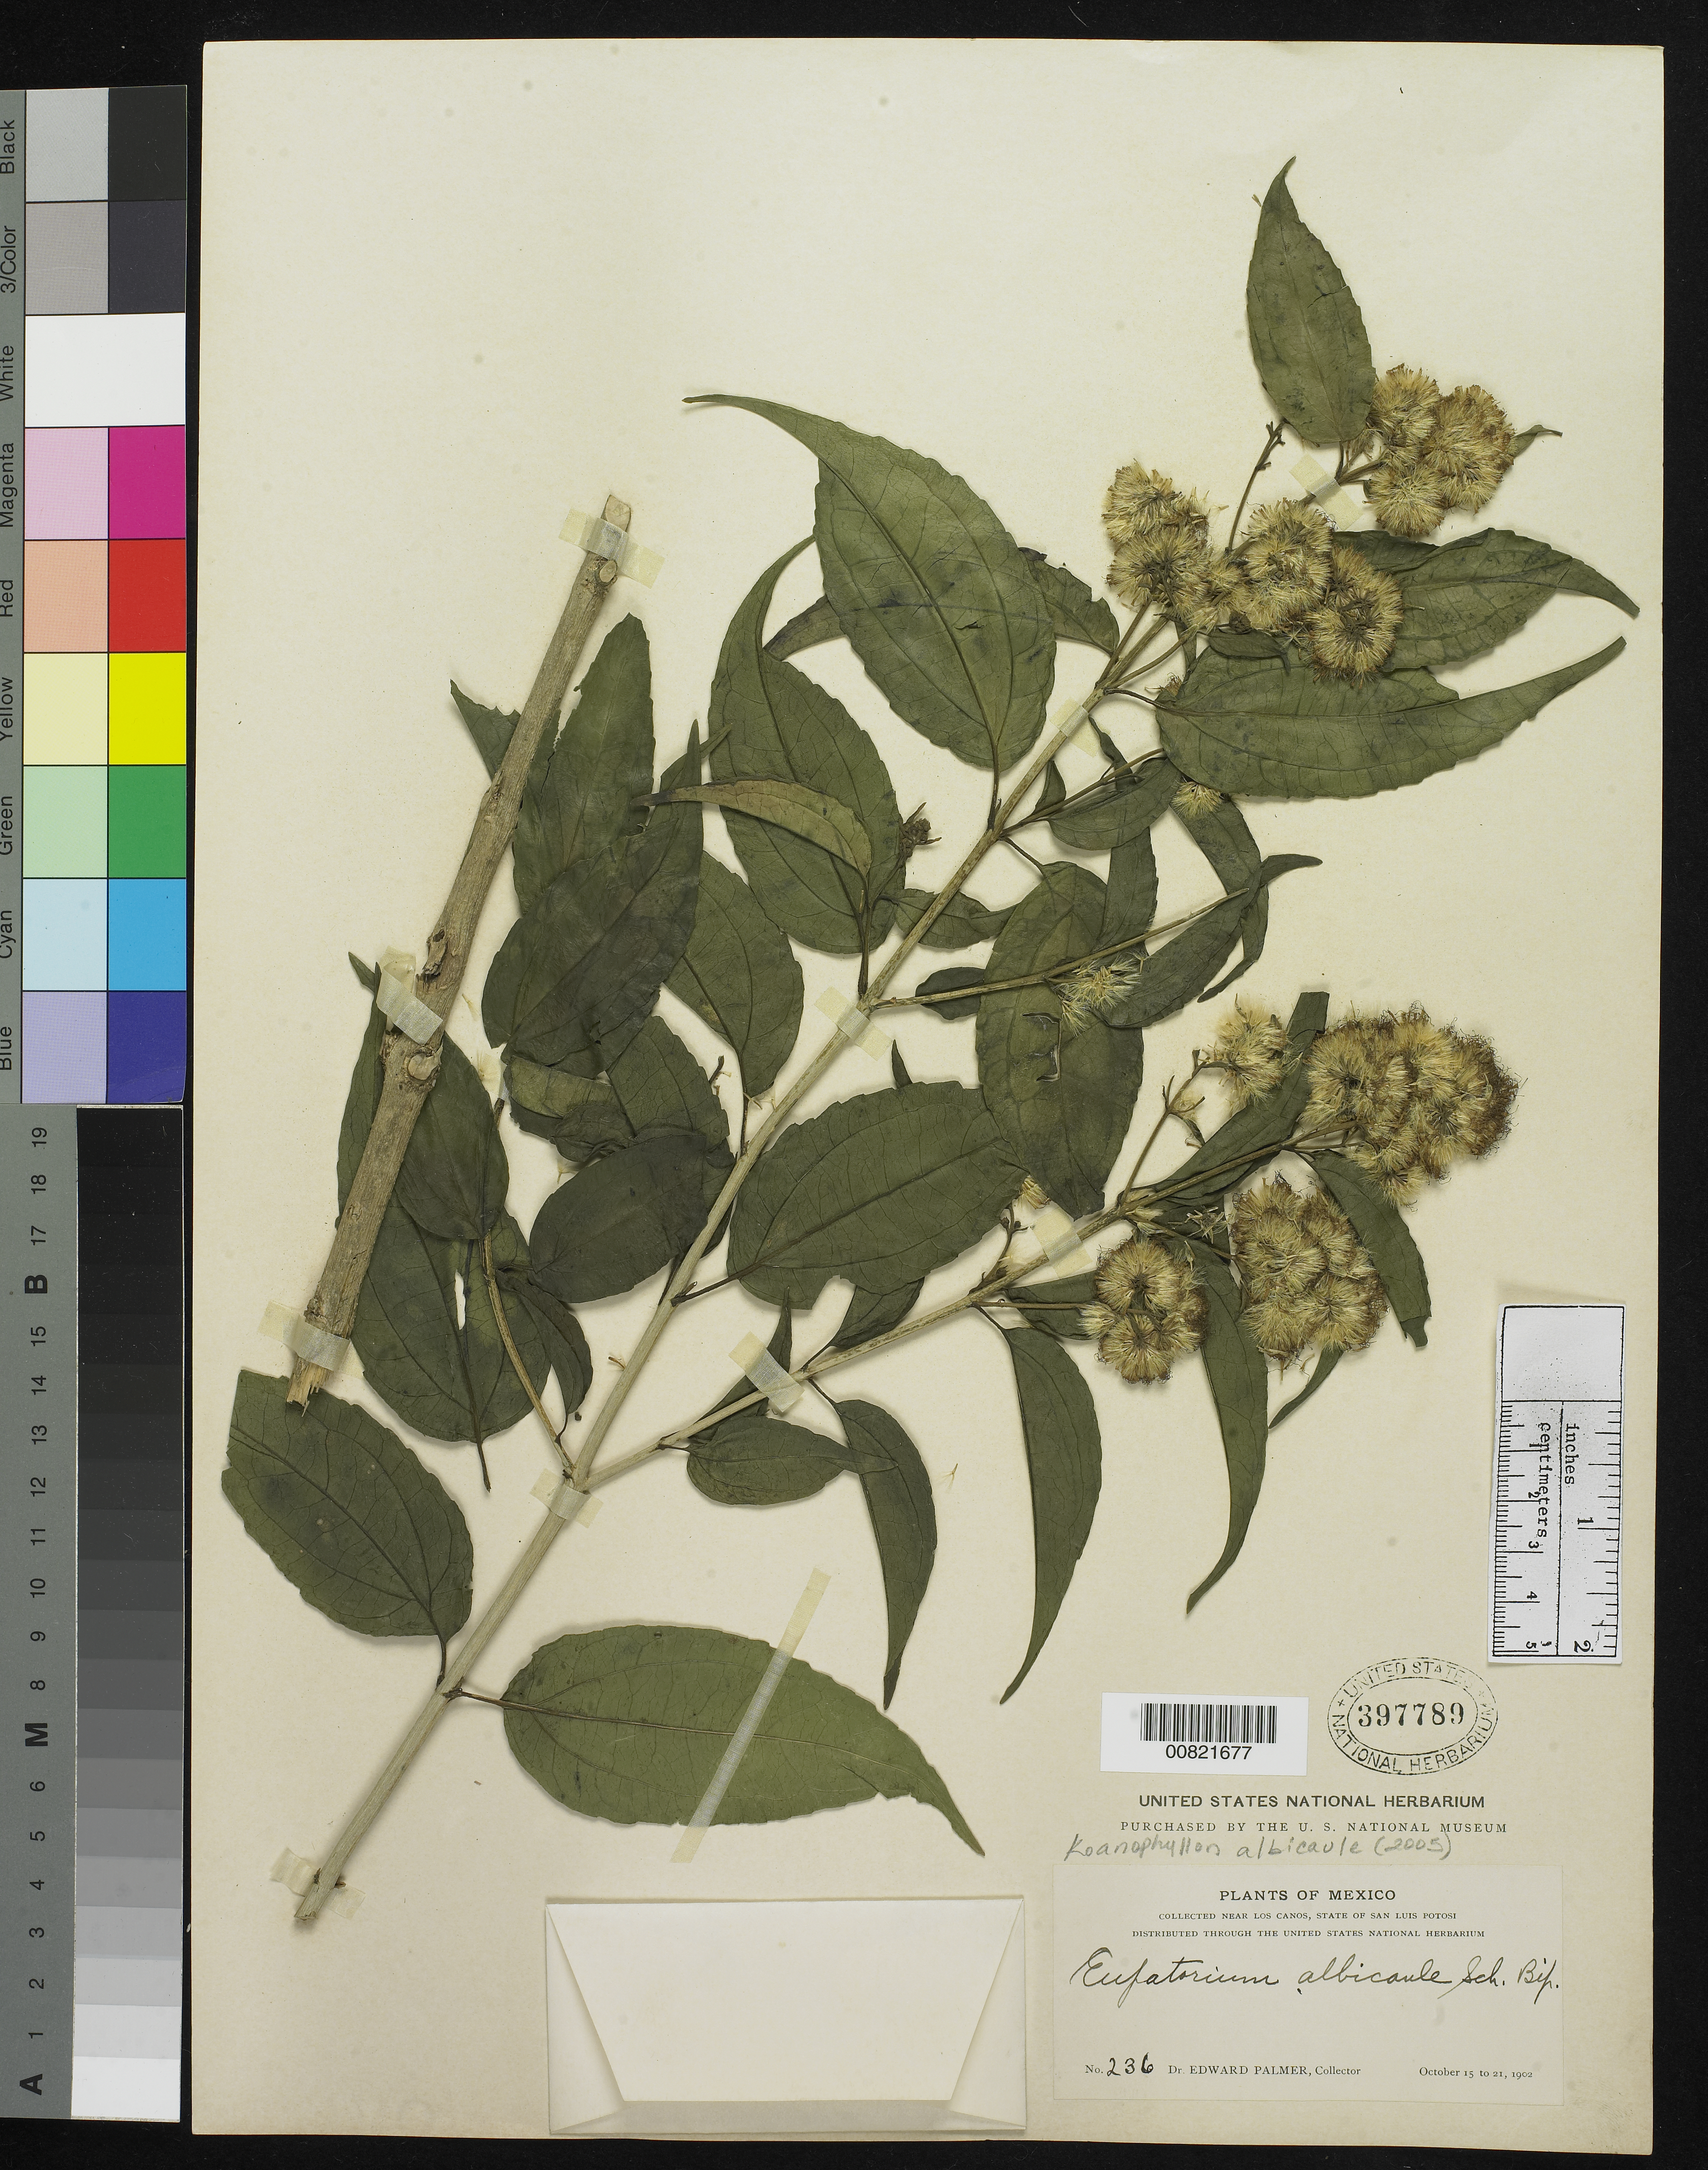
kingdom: Plantae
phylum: Tracheophyta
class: Magnoliopsida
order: Asterales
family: Asteraceae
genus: Koanophyllon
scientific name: Koanophyllon albicaule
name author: (Sch. Bip. ex Klatt) R.M. King & H. Rob.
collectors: E. Palmer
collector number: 236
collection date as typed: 15 Oct 1902 to 21 Oct 1902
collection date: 1902-10-15/1902-10-21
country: Mexico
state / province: San Luis Potosí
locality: Near Los Canos, San Luis Potosí.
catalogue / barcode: US 397789